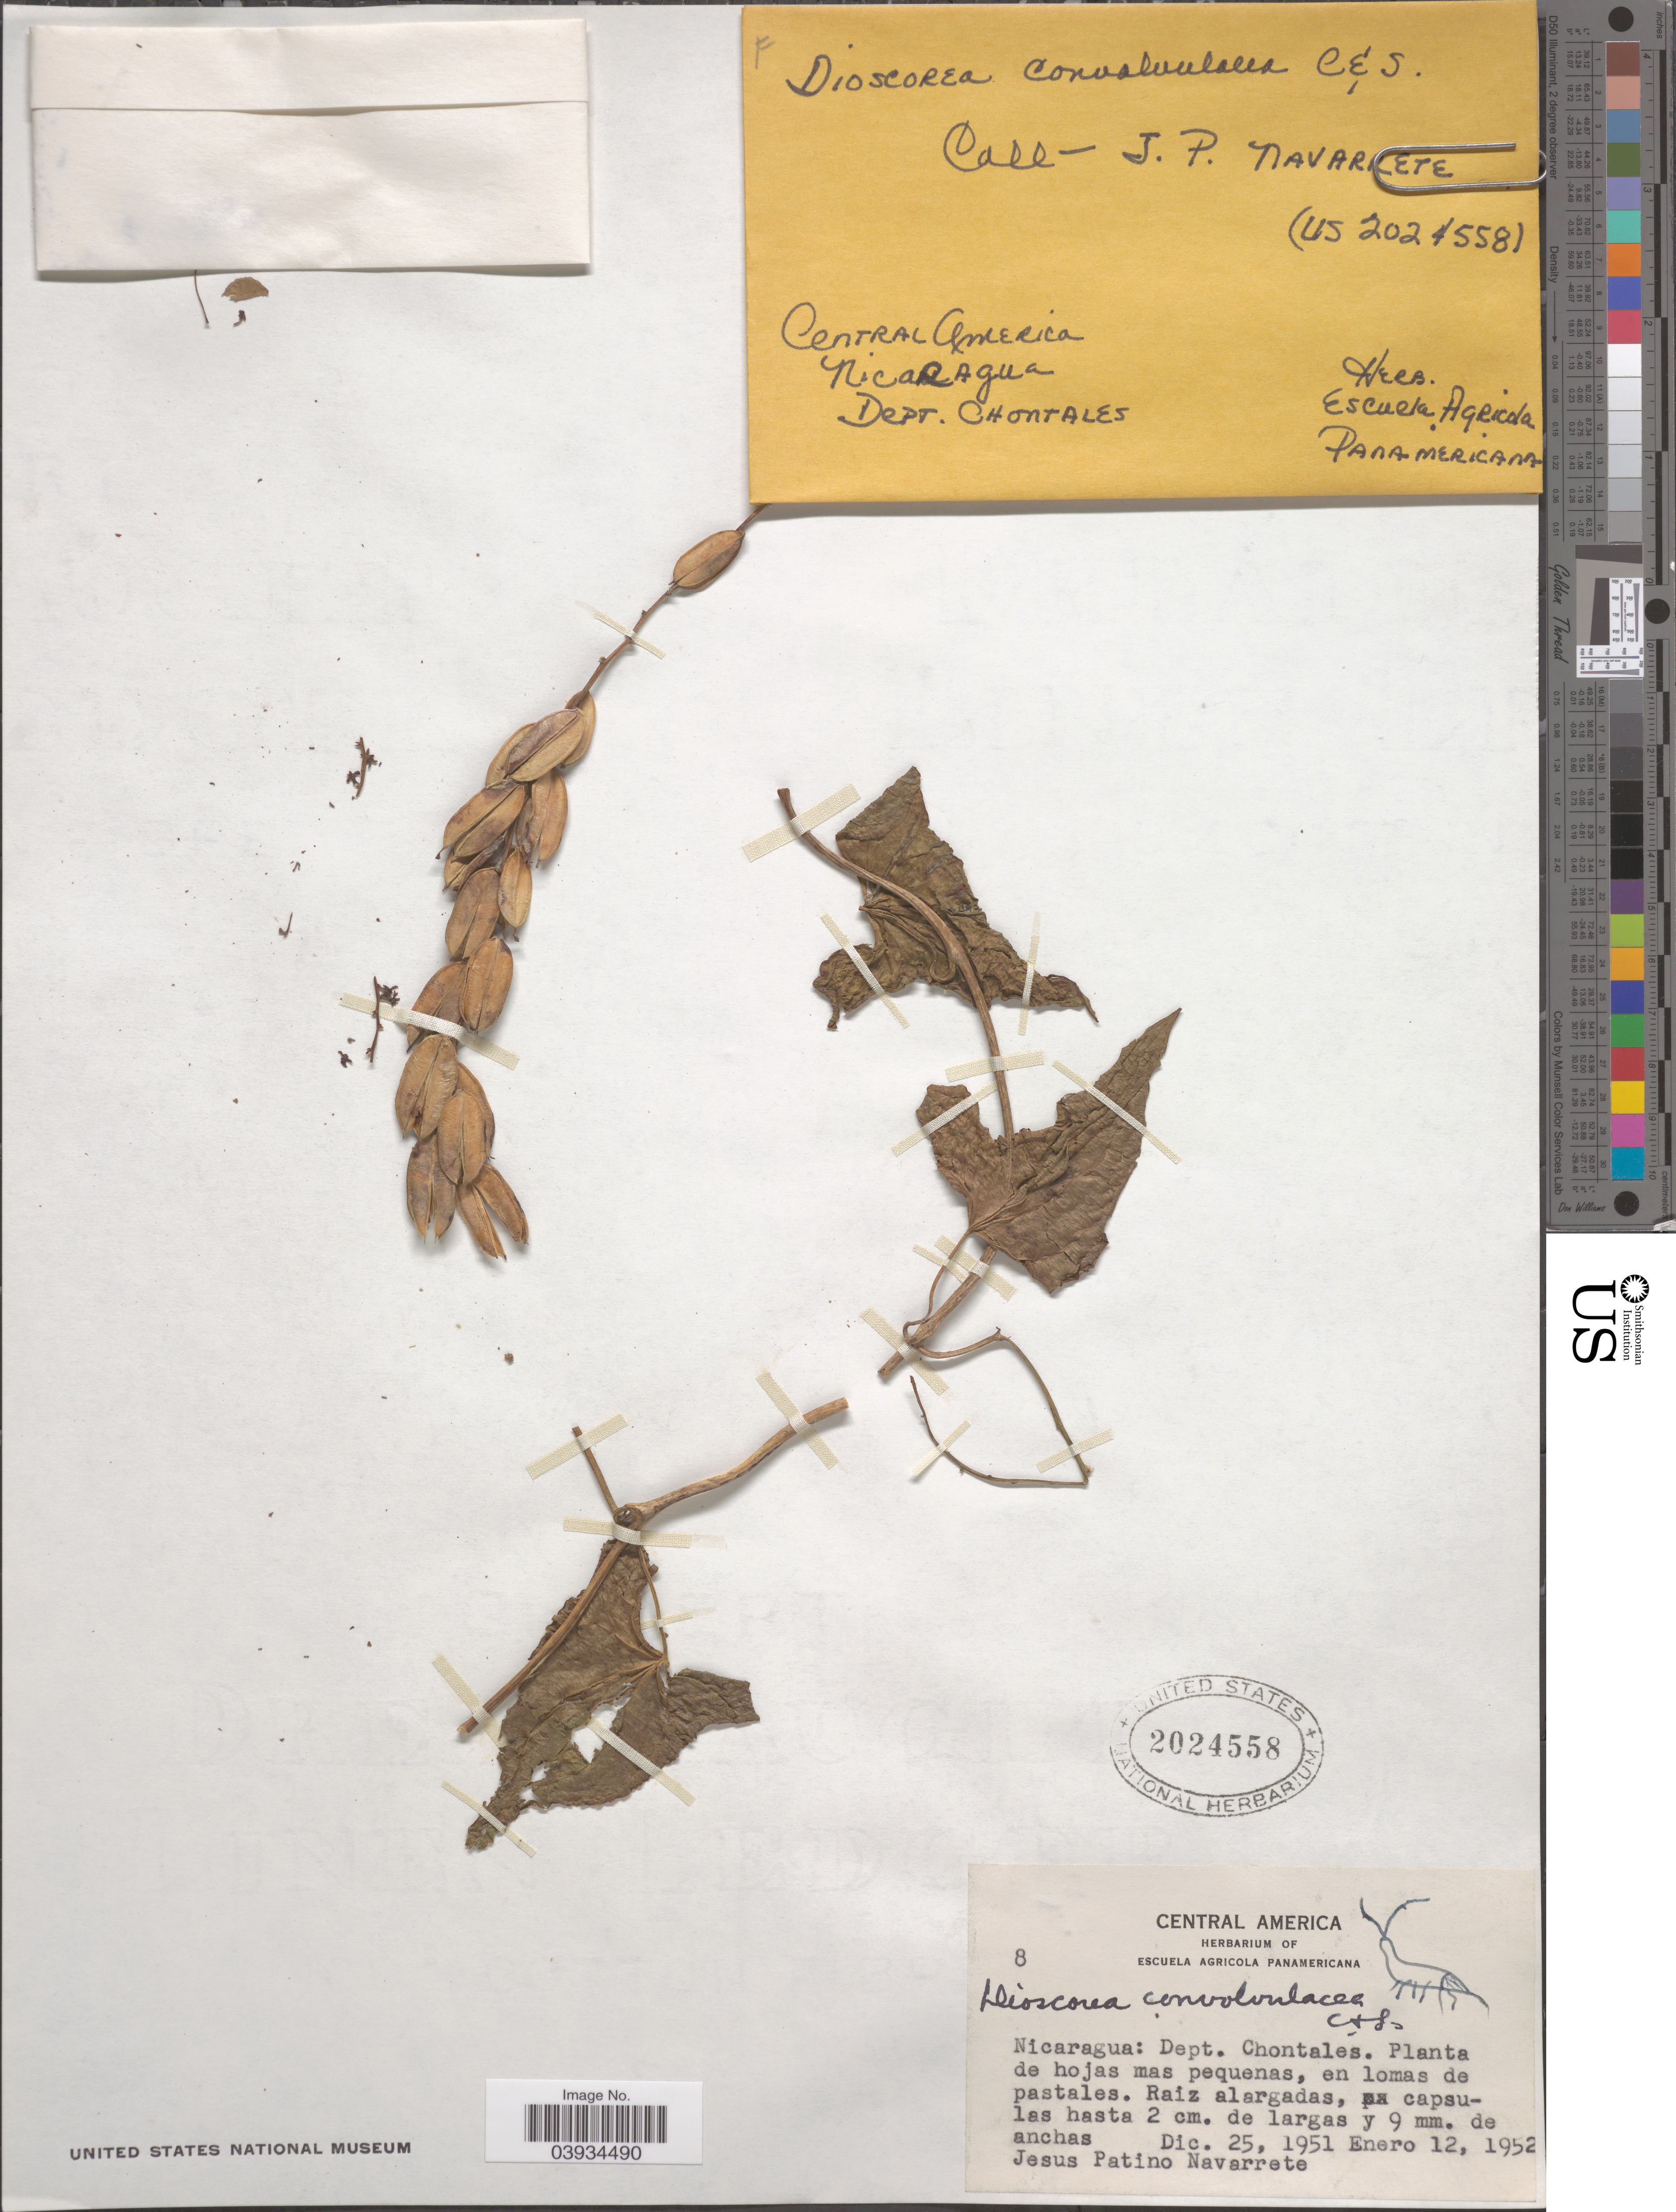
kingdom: Plantae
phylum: Tracheophyta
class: Liliopsida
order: Dioscoreales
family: Dioscoreaceae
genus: Dioscorea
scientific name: Dioscorea convolvulacea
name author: Schltdl. & Cham.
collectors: J. Navarrete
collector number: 8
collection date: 1951-12-25/1952-01-12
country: Nicaragua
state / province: Chontales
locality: Dept. Chontales.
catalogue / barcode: US 2024558